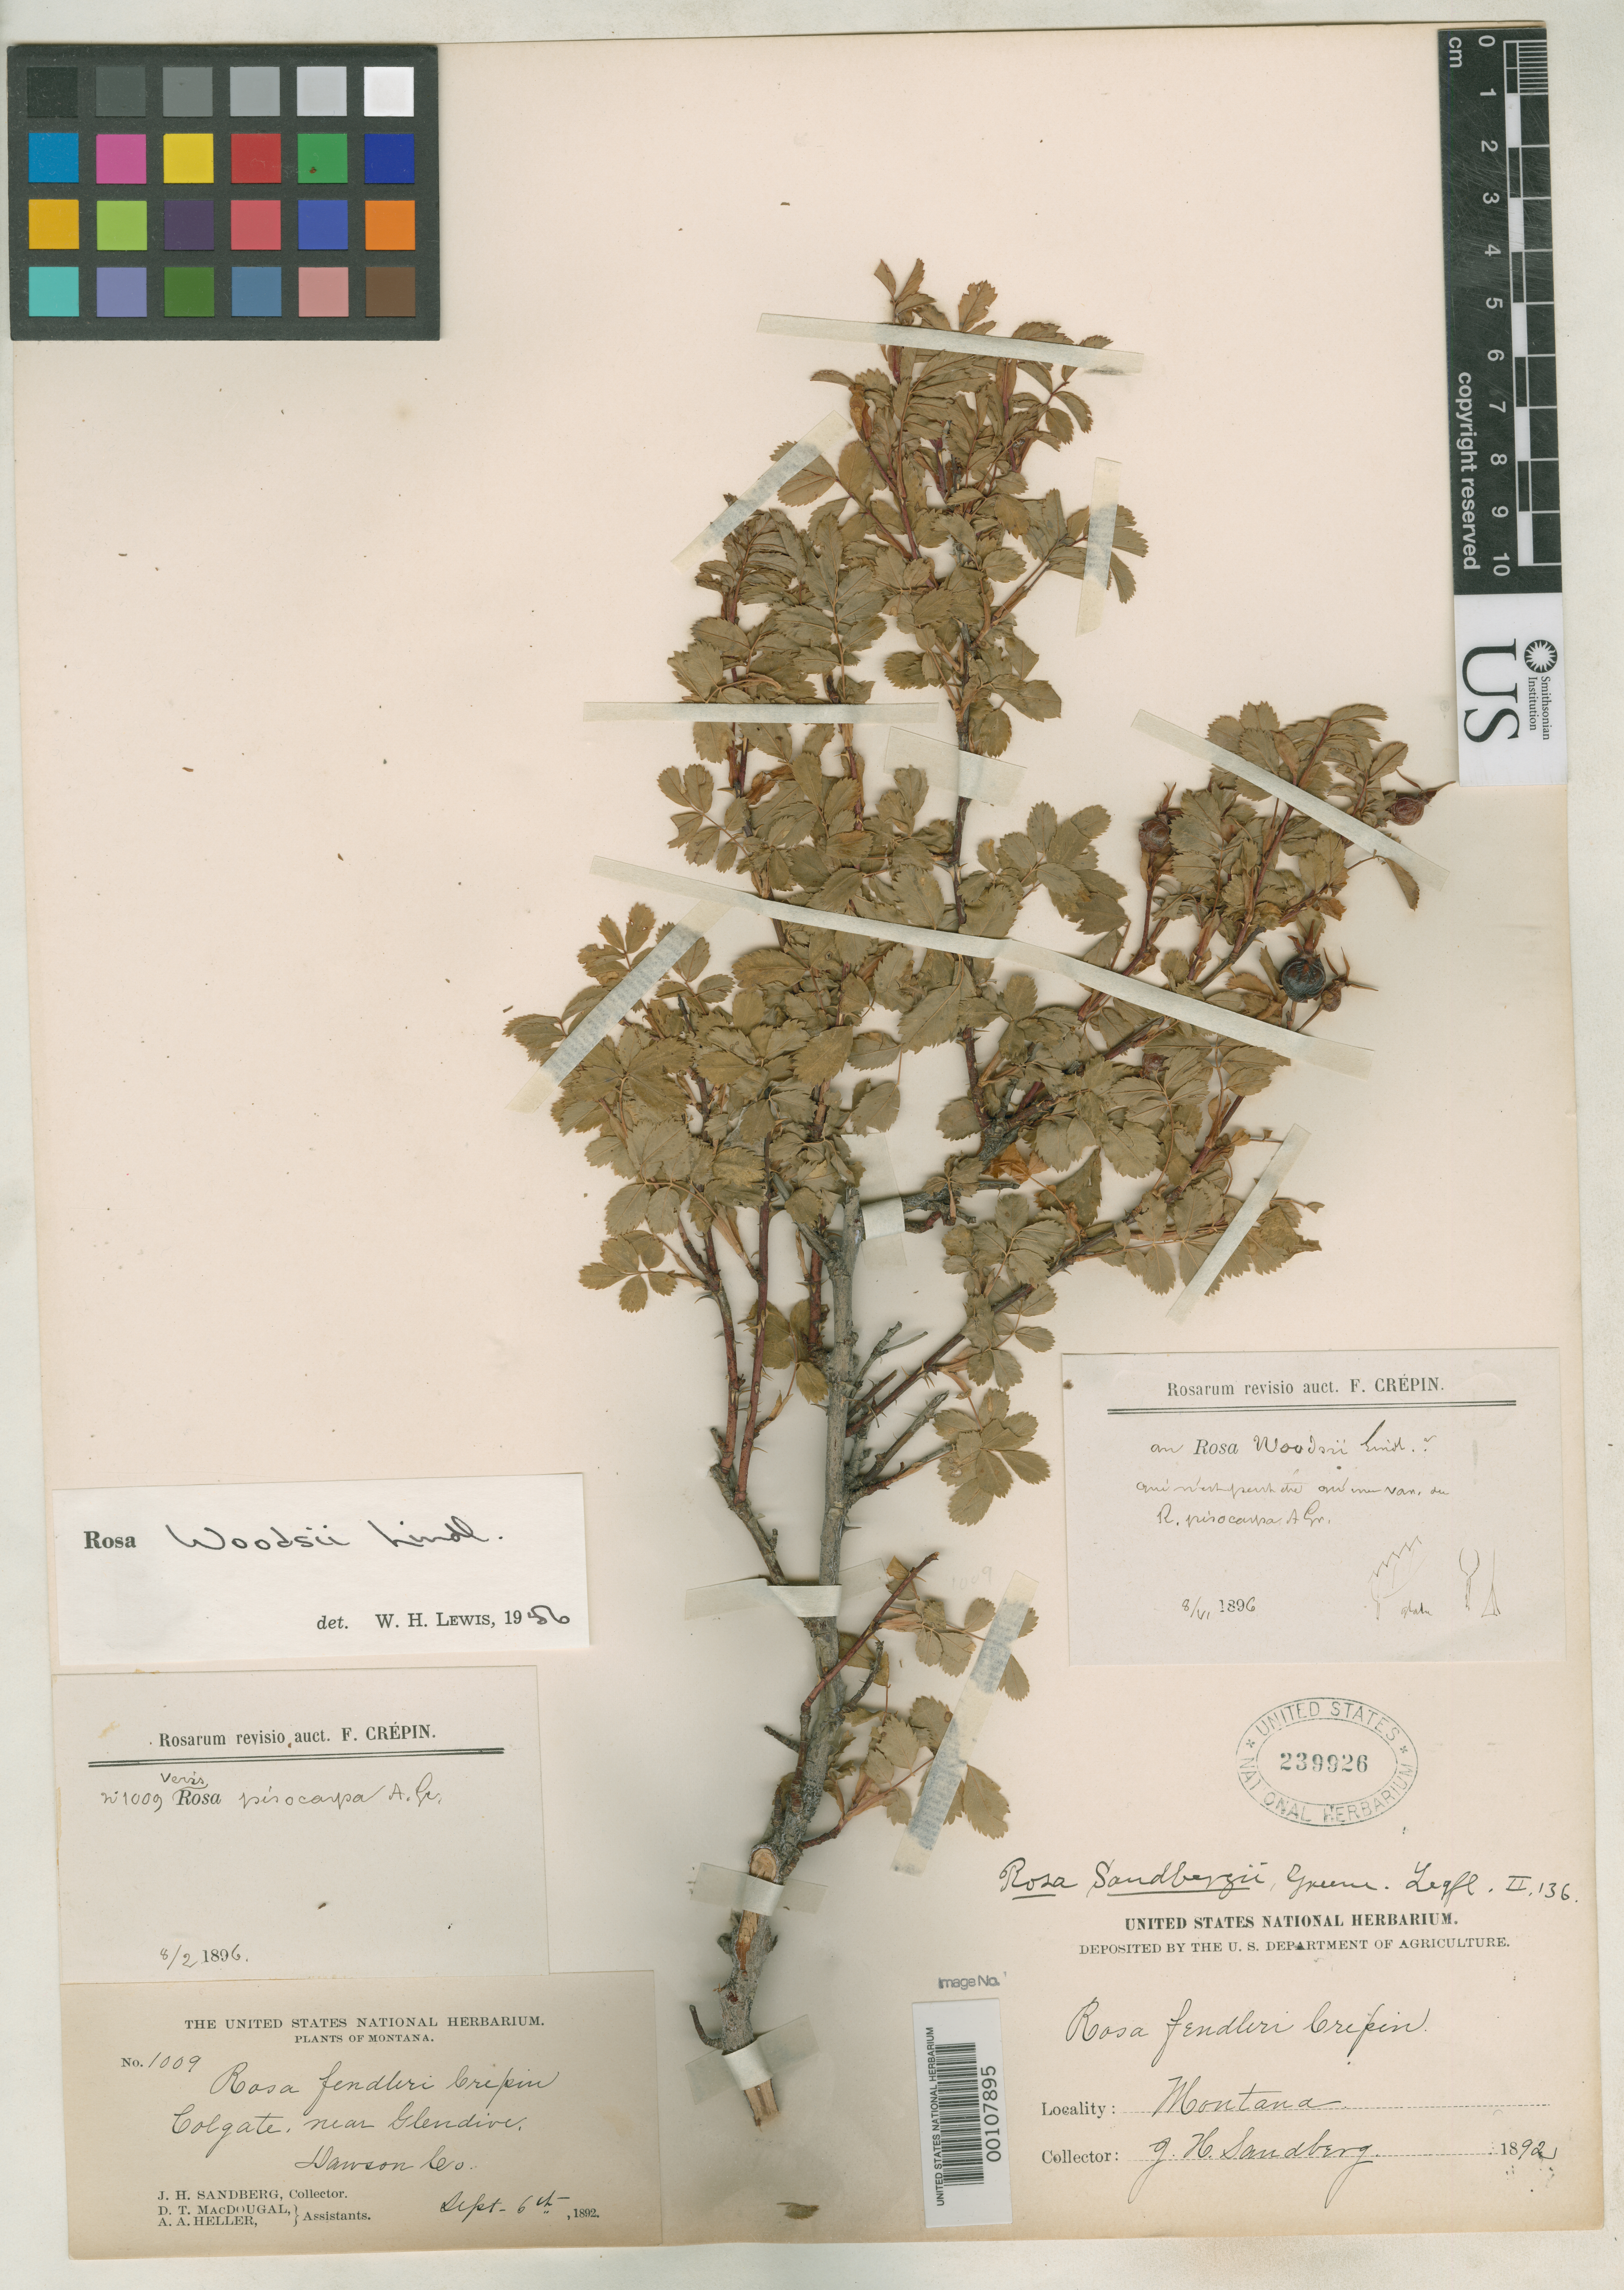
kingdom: Plantae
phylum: Tracheophyta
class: Magnoliopsida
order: Rosales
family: Rosaceae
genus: Rosa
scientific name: Rosa sandbergii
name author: Greene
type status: Holotype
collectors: J. H. Sandberg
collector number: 1009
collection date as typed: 06 Sep 1892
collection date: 1892-09-06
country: United States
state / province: Montana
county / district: Dawson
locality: Colgate.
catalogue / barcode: US 239926